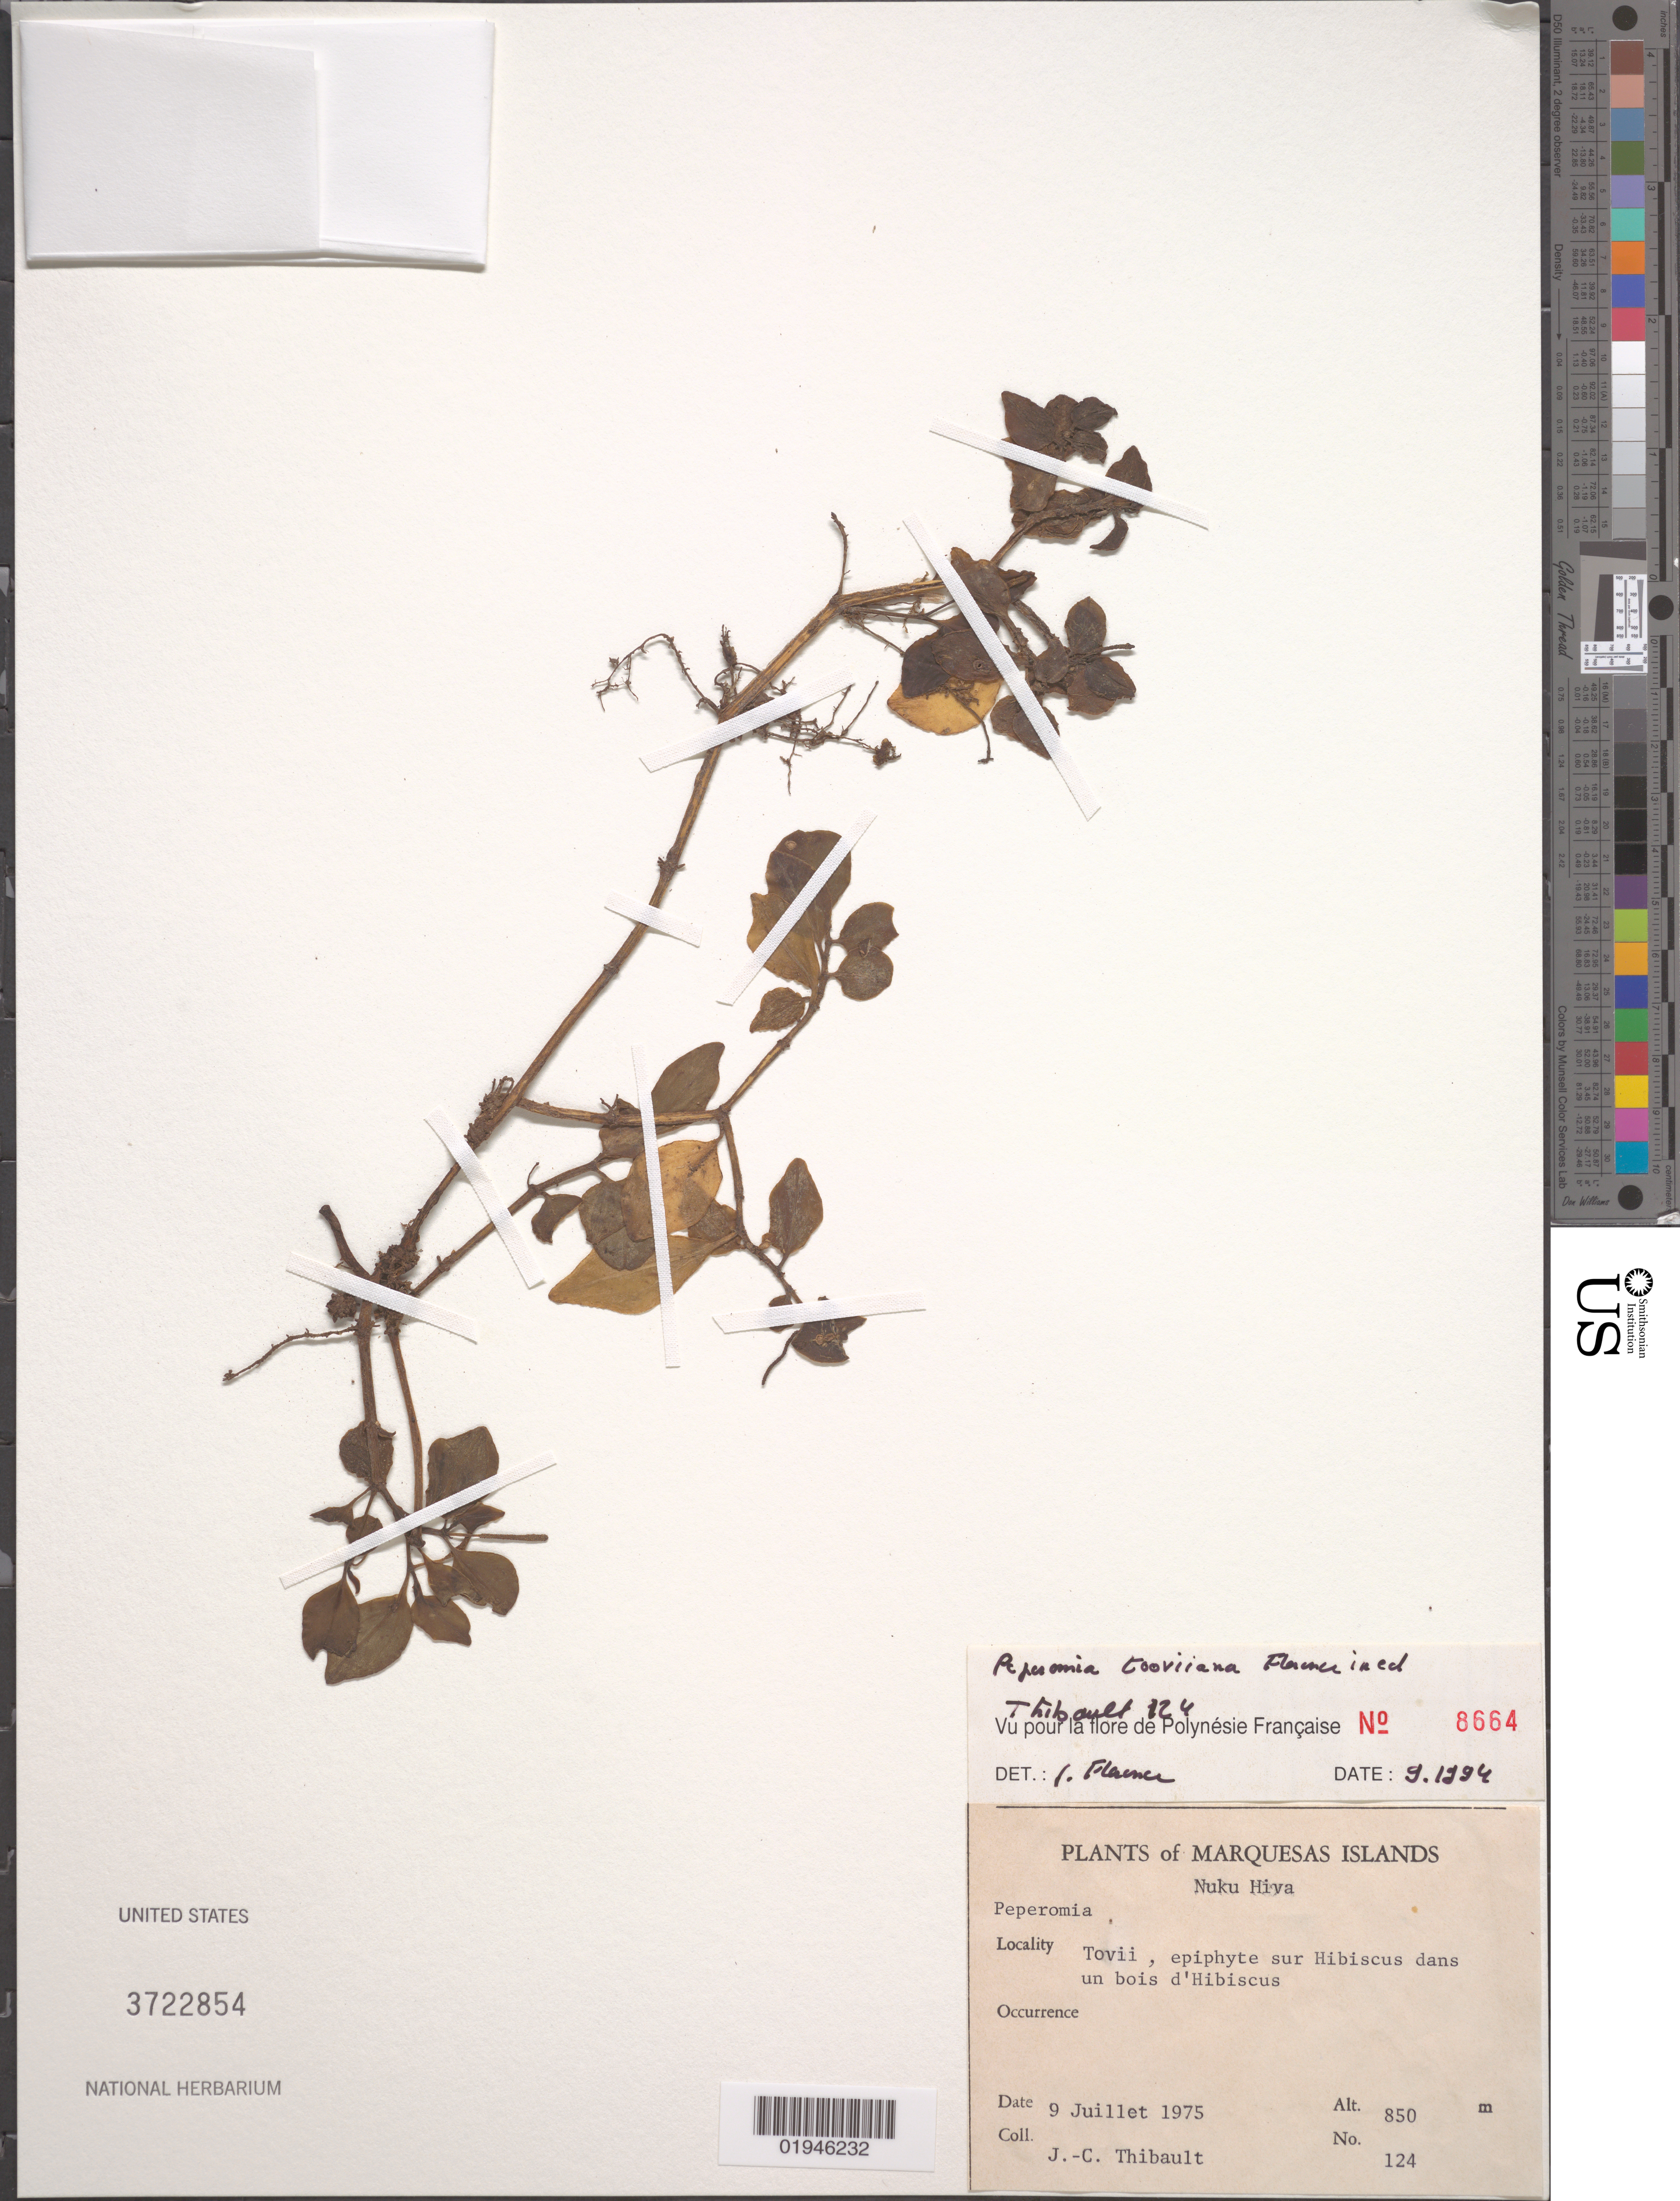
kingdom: Plantae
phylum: Tracheophyta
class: Magnoliopsida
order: Piperales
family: Piperaceae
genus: Peperomia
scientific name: Peperomia tooviiana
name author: J. Florence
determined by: Florence, J.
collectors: J. Thibault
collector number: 124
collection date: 1975-07-09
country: French Polynesia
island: Nuku Hiva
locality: Toovii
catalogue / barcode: US 3722854